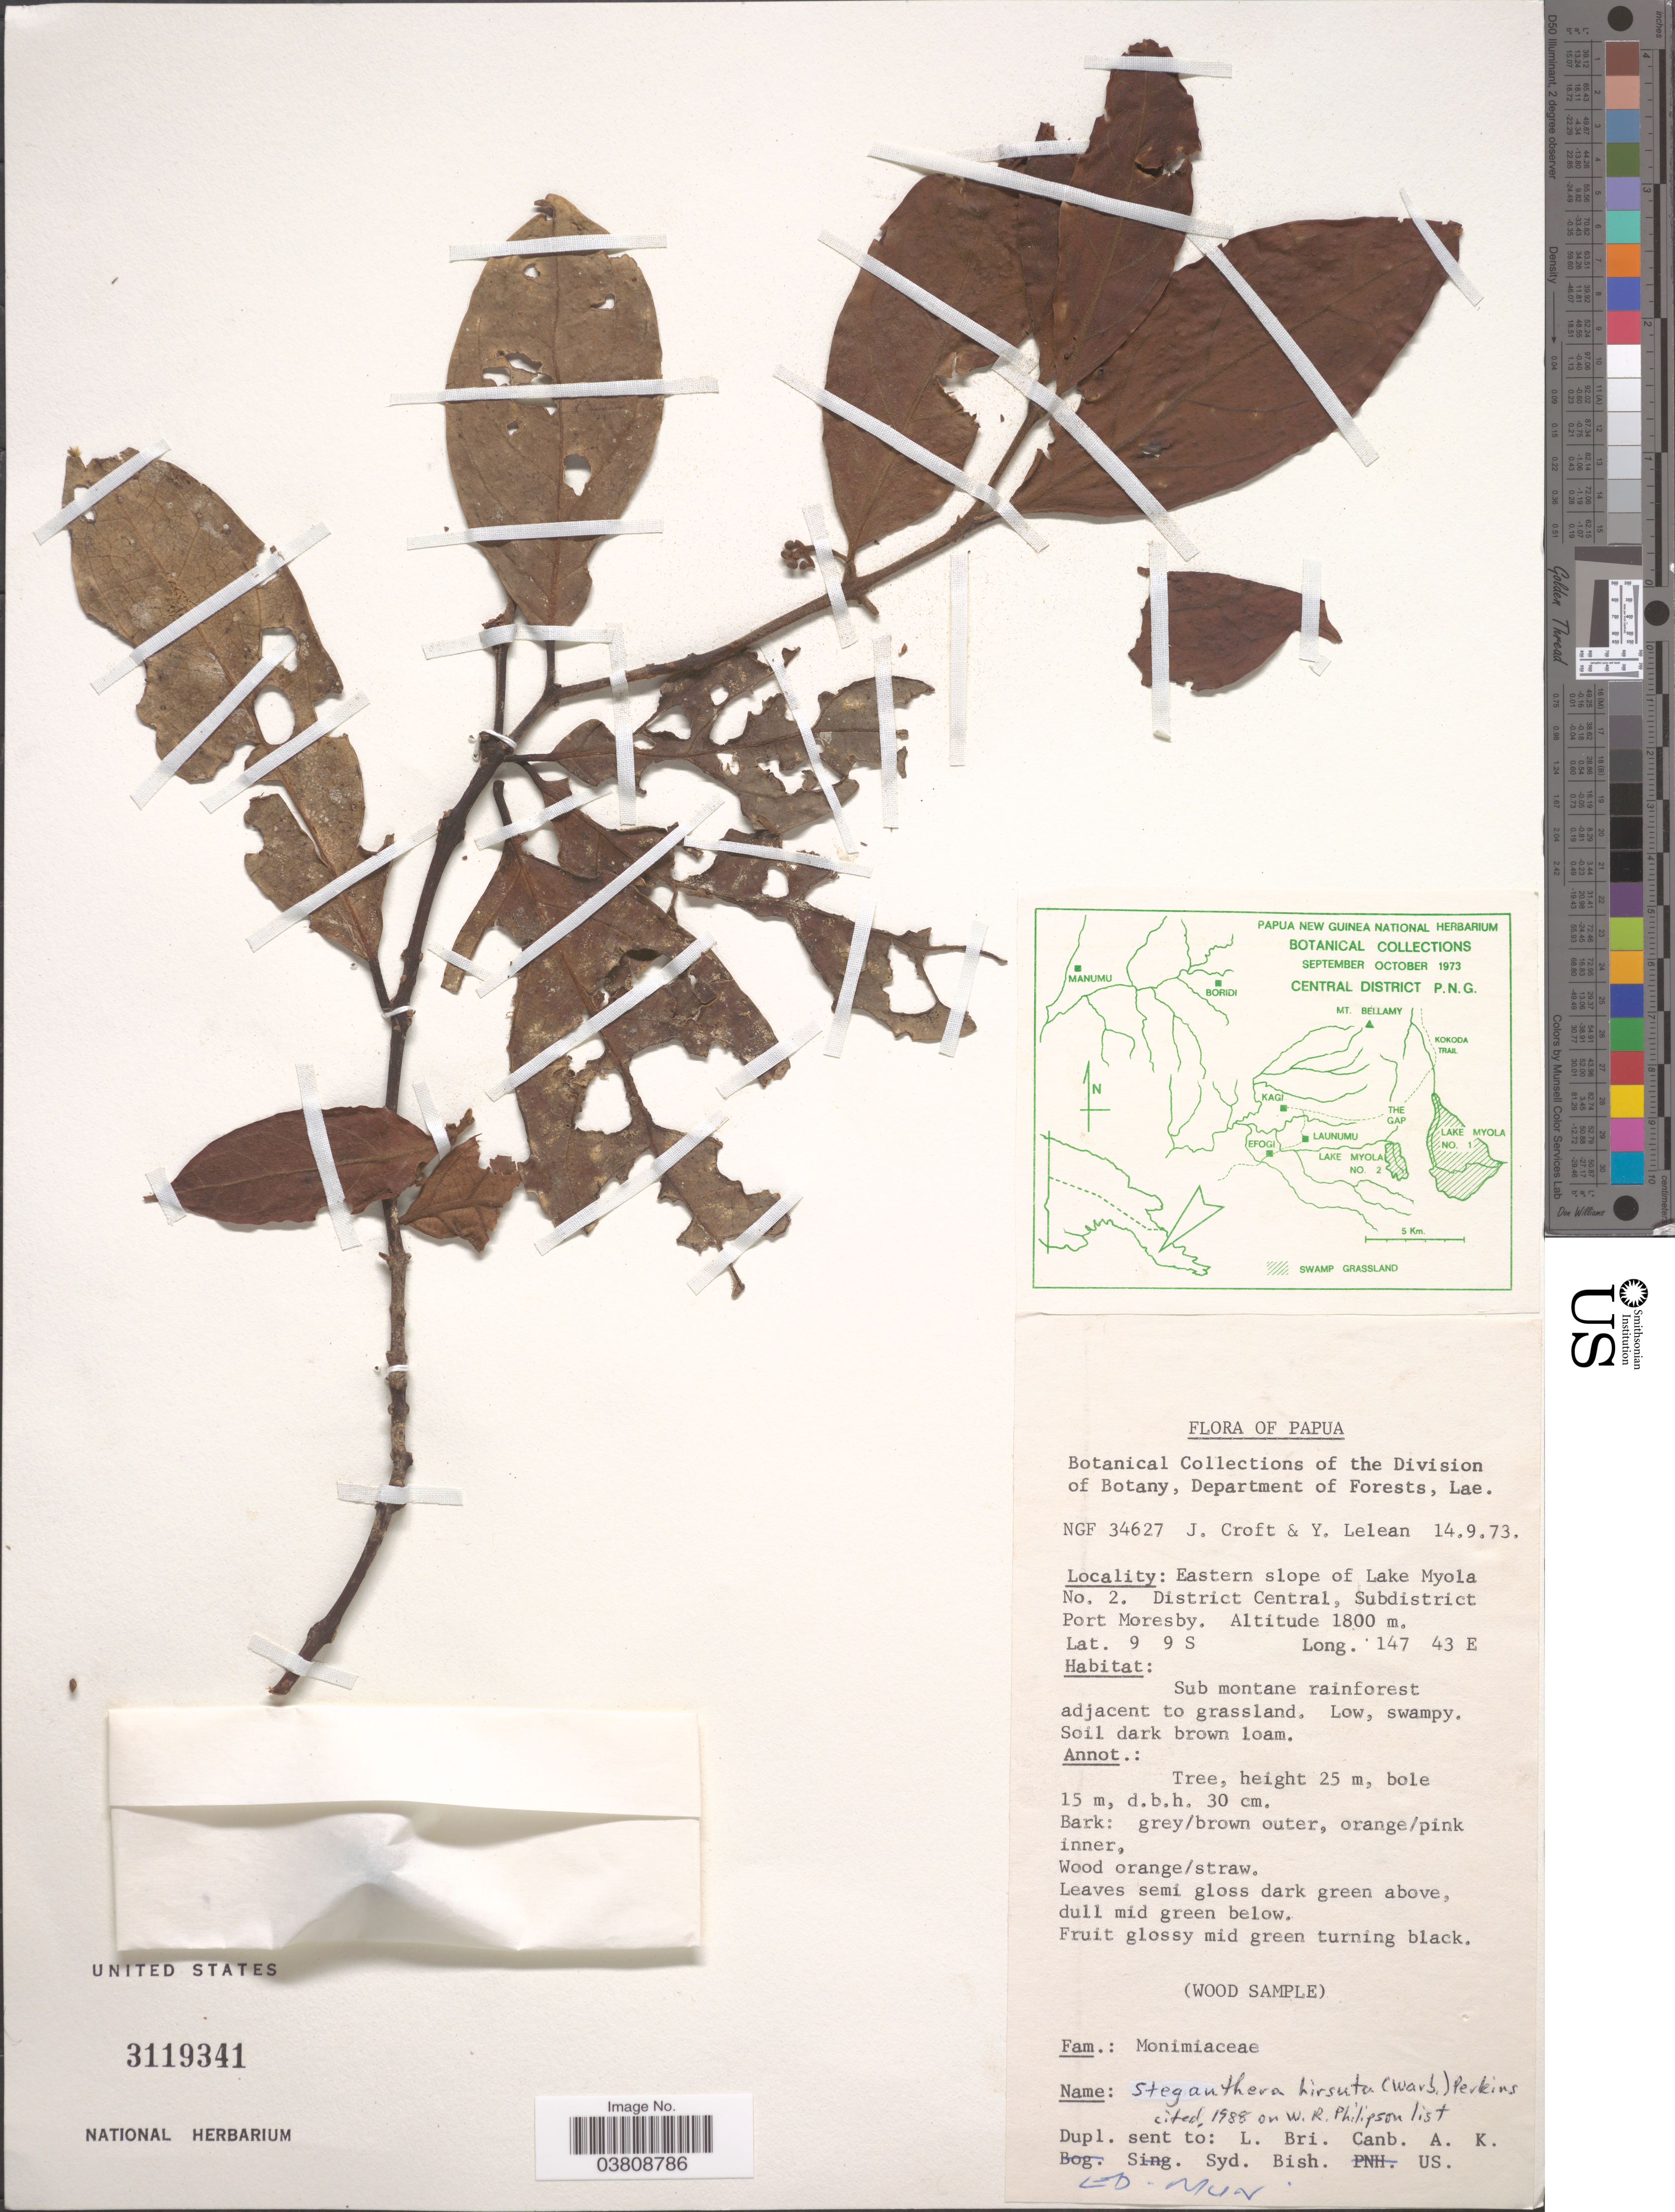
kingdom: Plantae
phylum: Tracheophyta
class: Magnoliopsida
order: Laurales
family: Monimiaceae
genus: Steganthera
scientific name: Steganthera hirsuta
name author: (Warb.) Perkins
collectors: J. Croft & Y. Lelean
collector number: NGF 34627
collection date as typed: Transcribed d/m/y: 14/9/73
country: Papua New Guinea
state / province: Central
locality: Papua. Eastern slope of Lake Myola. No. 2. District Central, Subdistrict. Port Moresby.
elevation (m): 1800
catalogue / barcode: US 3119341